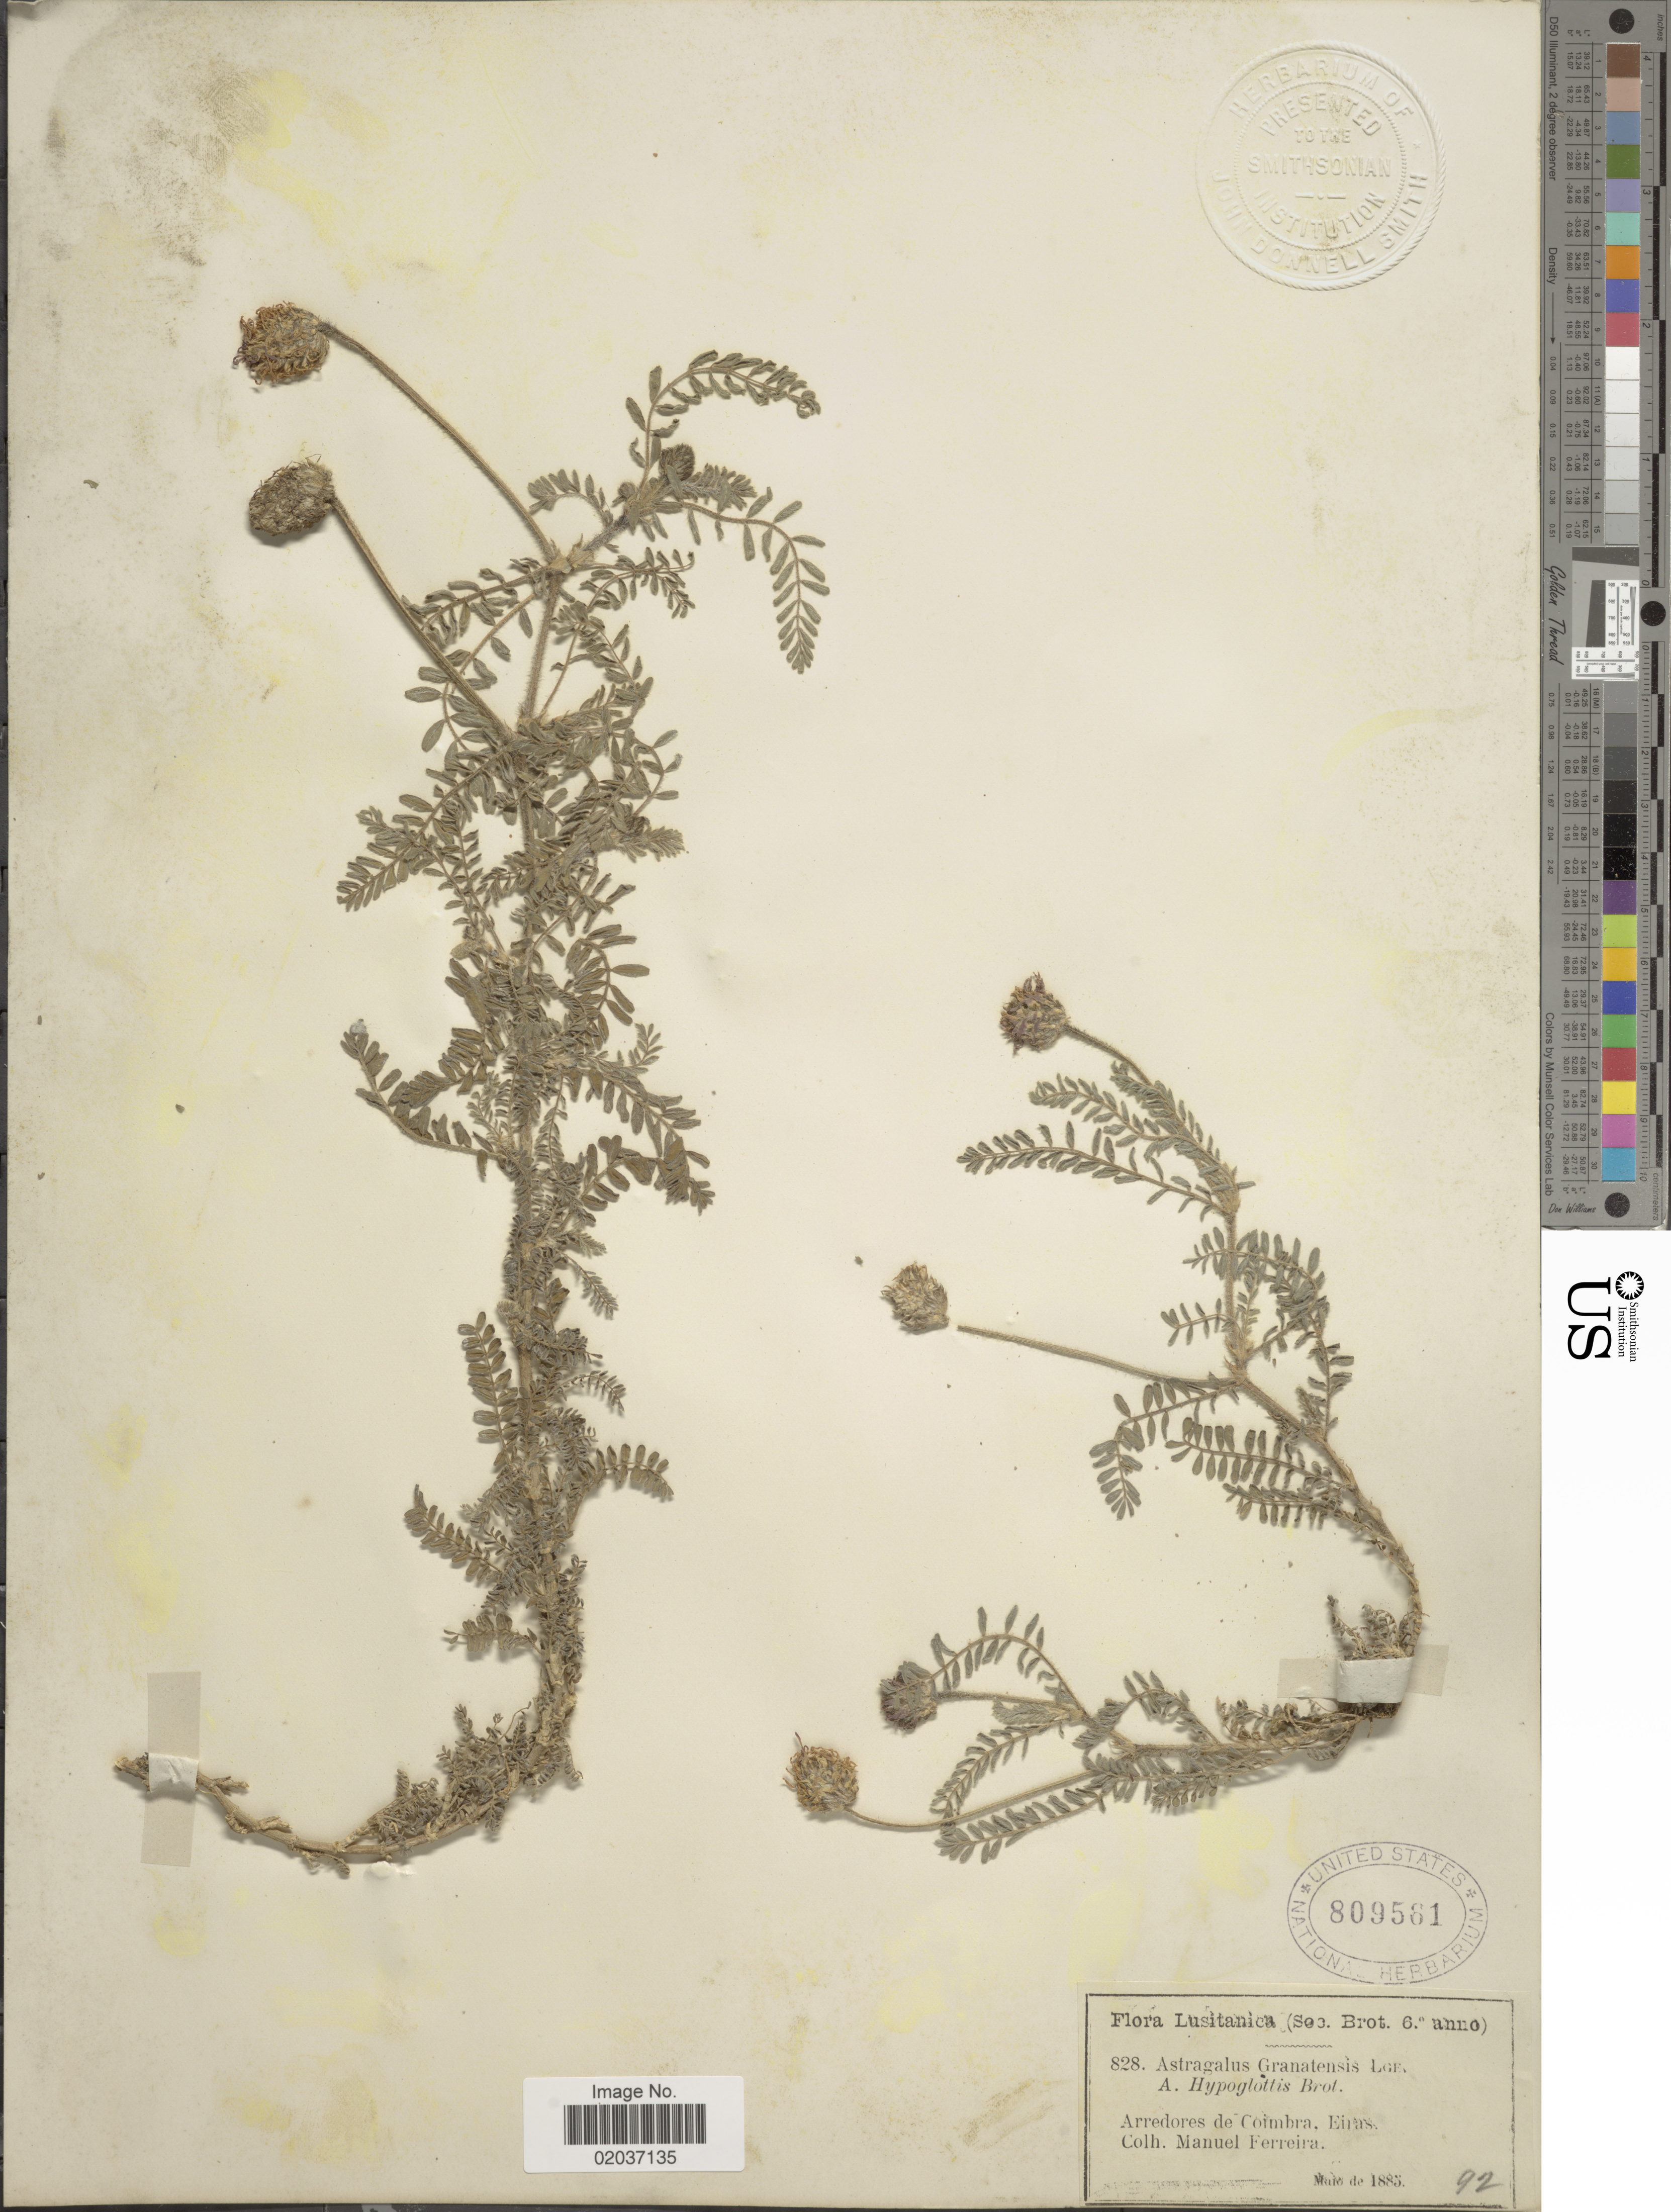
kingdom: Plantae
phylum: Tracheophyta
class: Magnoliopsida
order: Fabales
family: Fabaceae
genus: Astragalus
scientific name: Astragalus granatensis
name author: Lange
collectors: M. Ferreira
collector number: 828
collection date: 1885-05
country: Portugal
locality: Lusitanica, Arredores de Coimbra. Eiras.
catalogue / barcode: US 809561